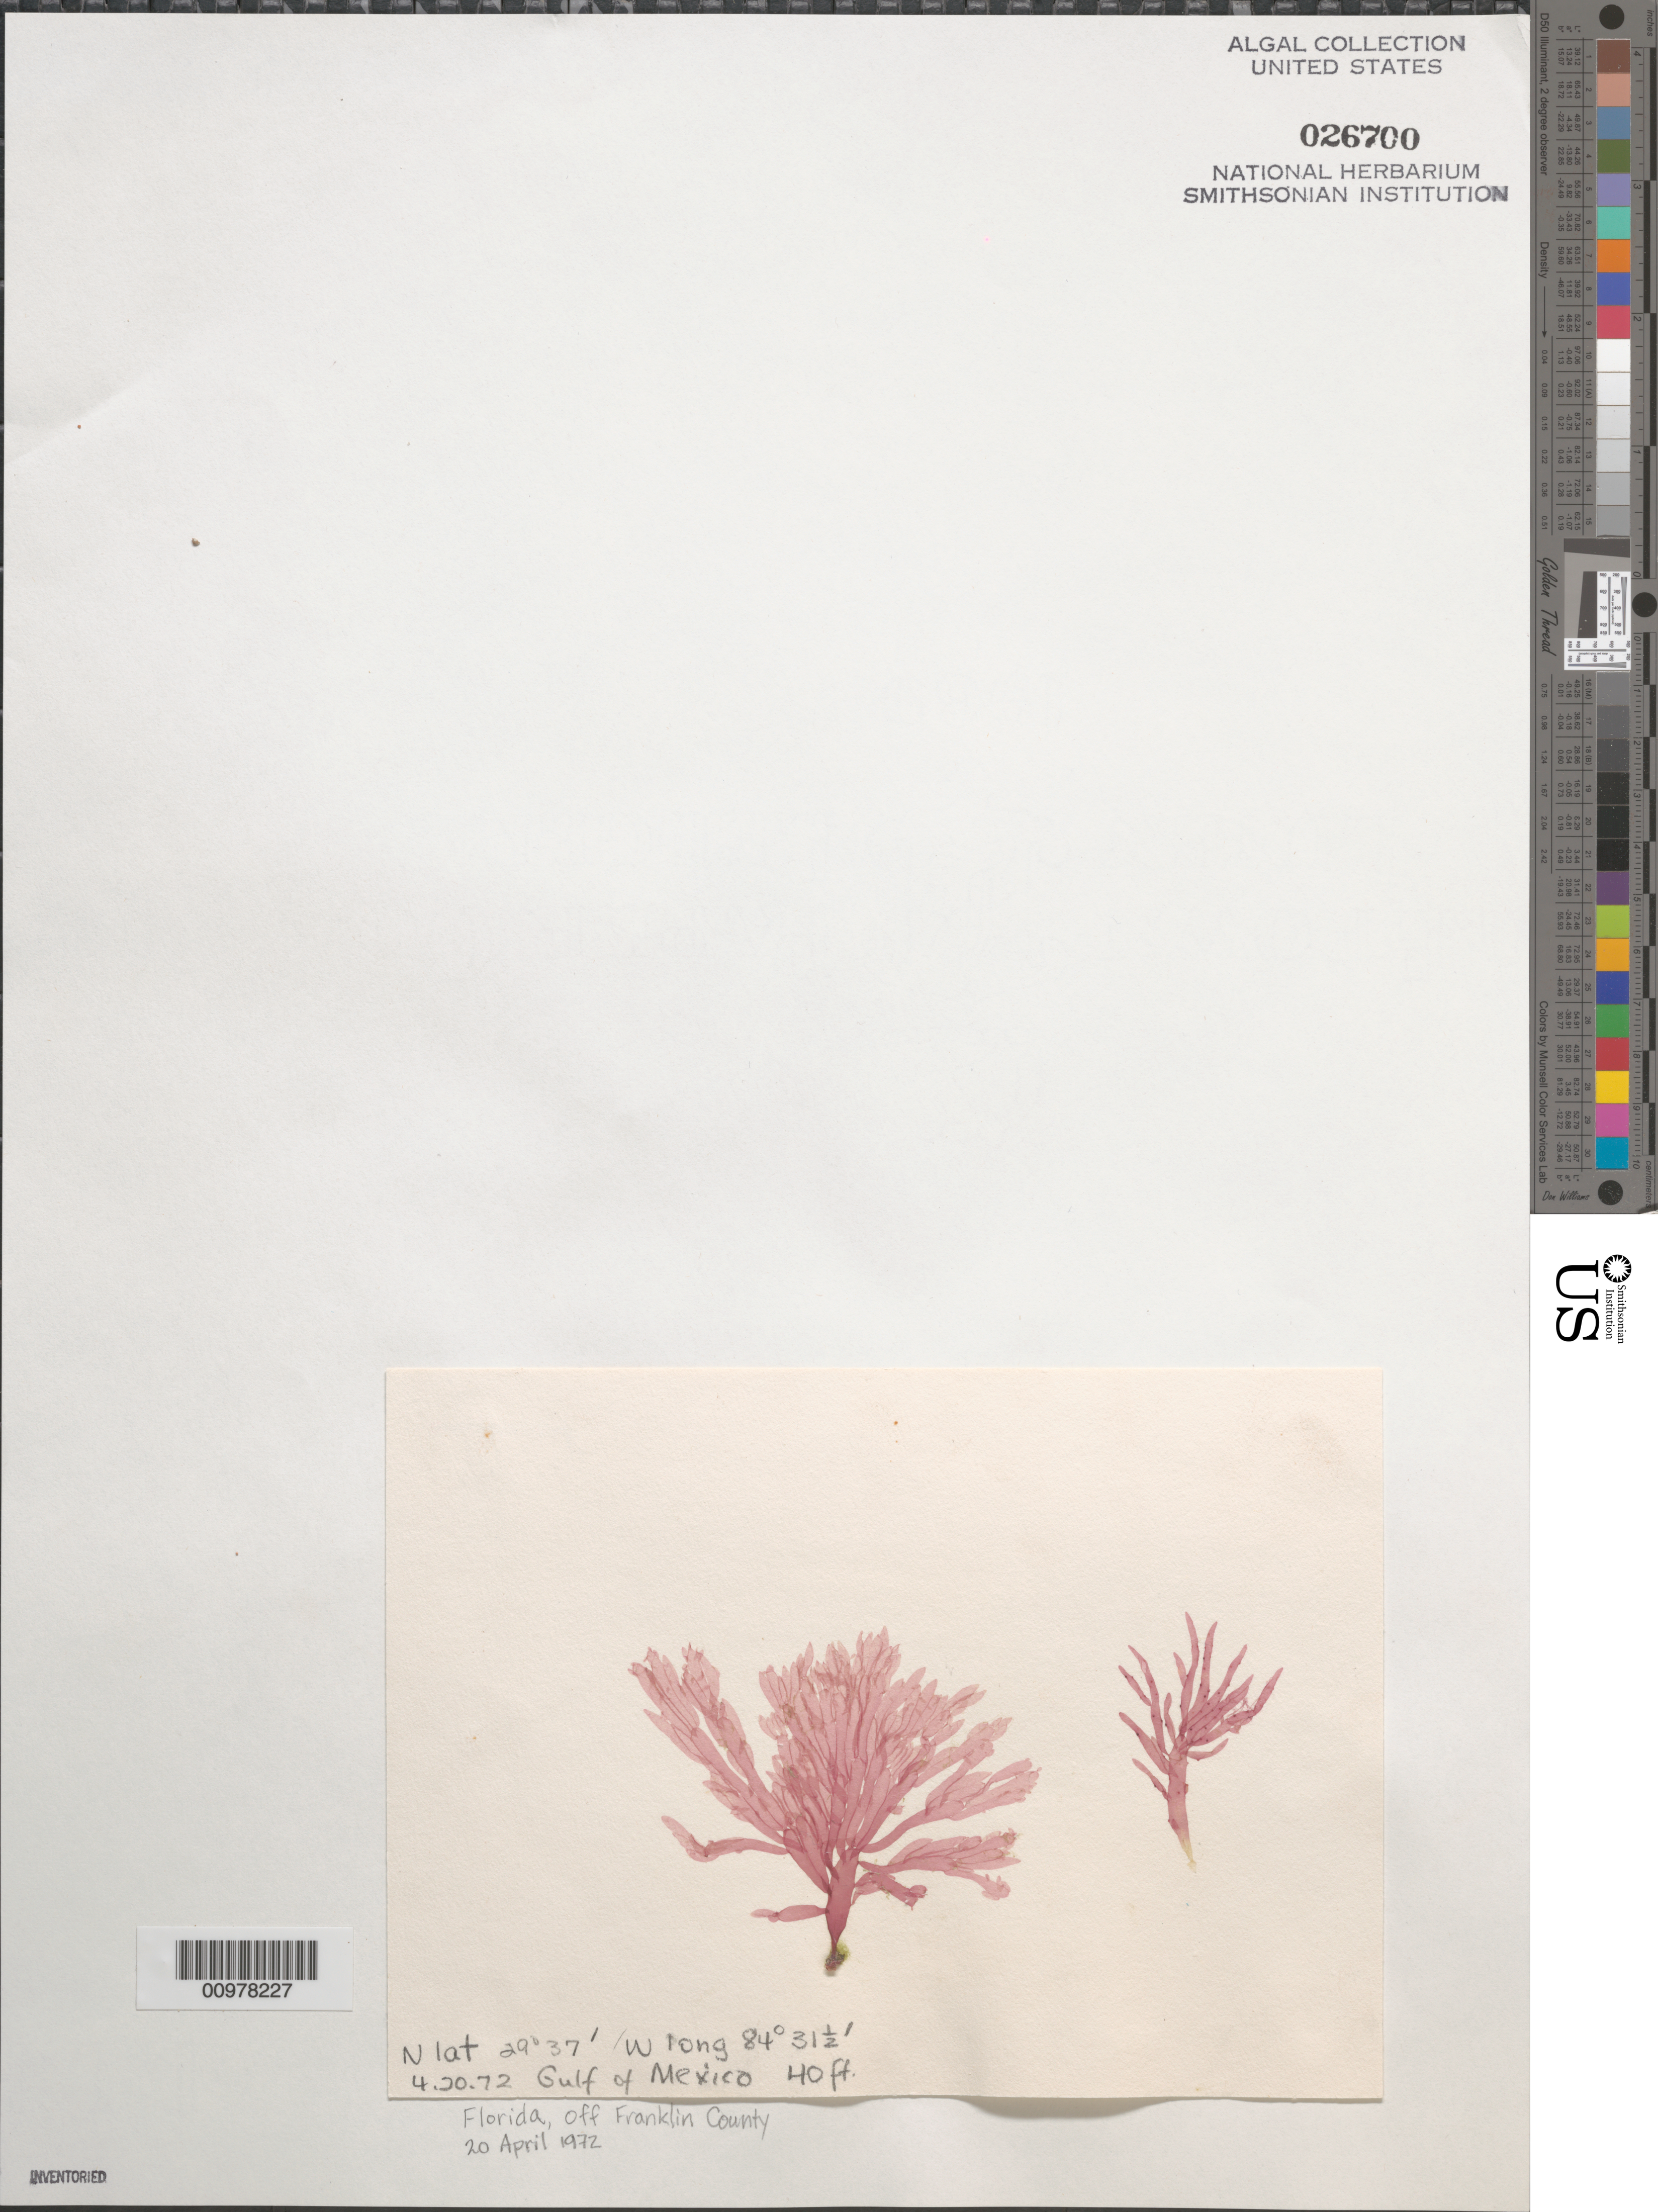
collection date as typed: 20 Apr 1972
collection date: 1972-04-20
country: United States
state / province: Florida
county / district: Franklin County / Gulf County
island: St. George Island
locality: Gulf of Mexico off St. George Island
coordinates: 29 37'N, 84 31 1/2'W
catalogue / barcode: US 26700